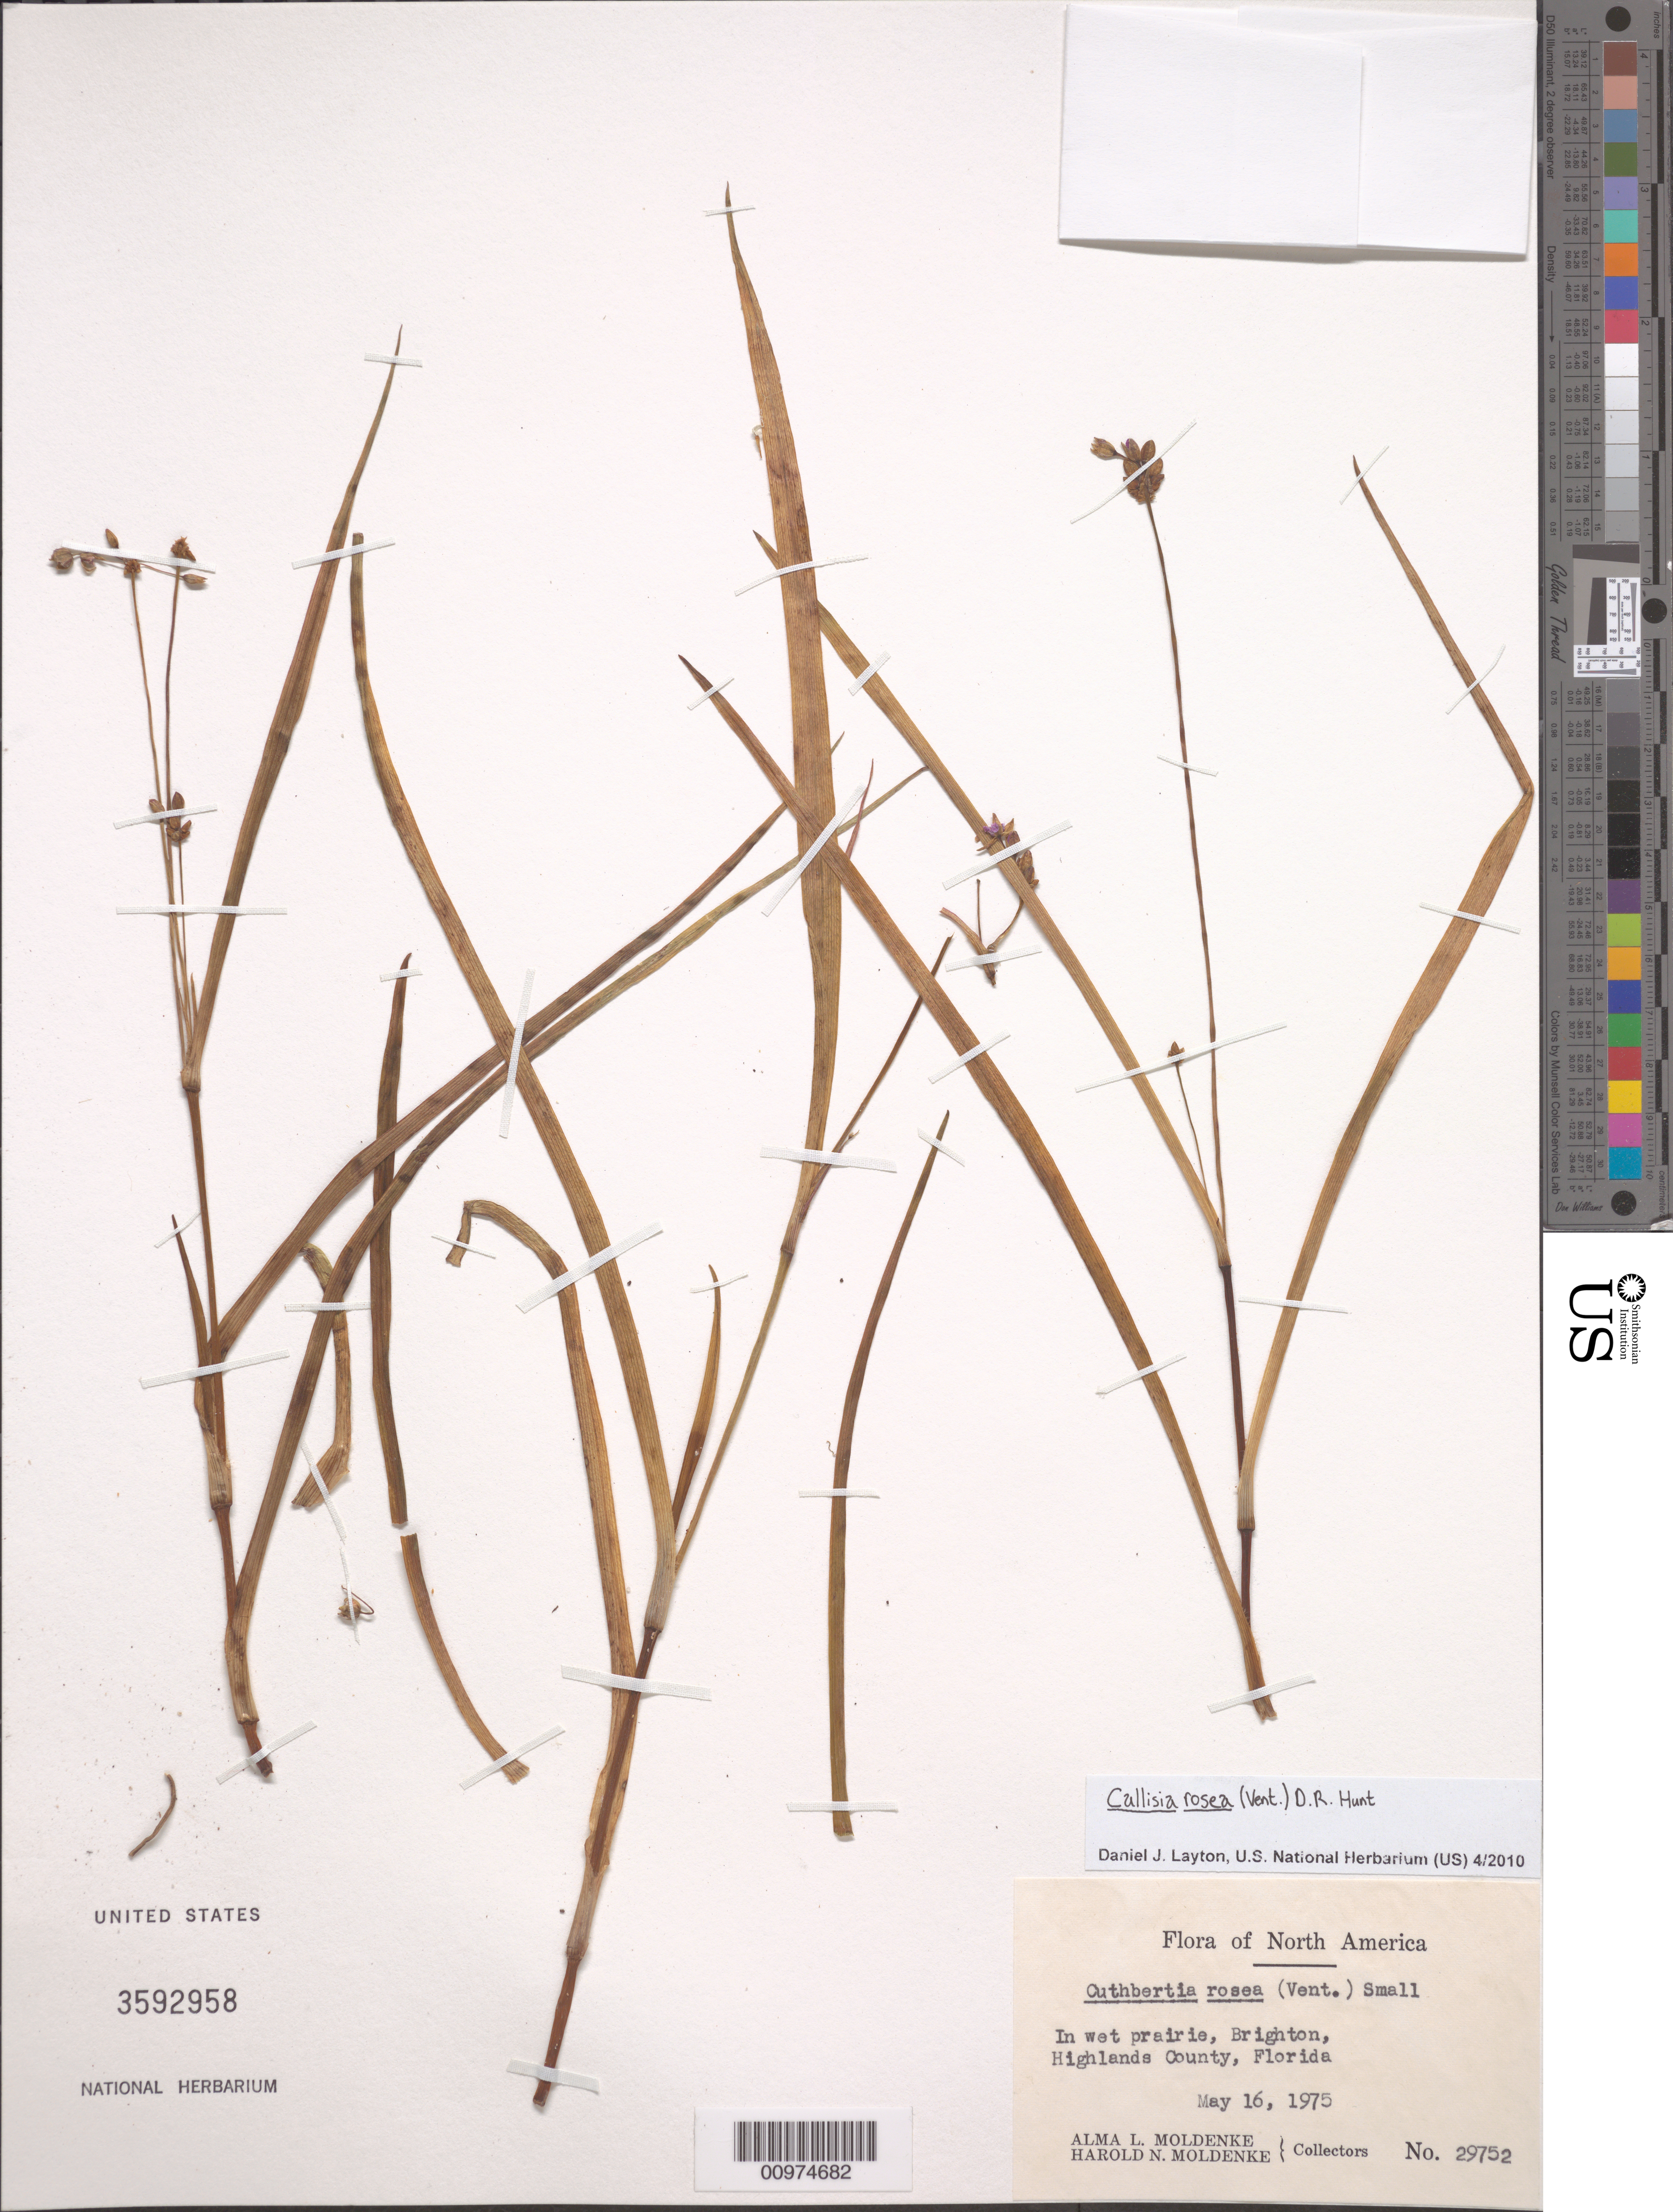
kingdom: Plantae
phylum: Tracheophyta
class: Liliopsida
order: Commelinales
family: Commelinaceae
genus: Cuthbertia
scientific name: Cuthbertia rosea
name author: (Vent.) Small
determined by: Strong, Mark T., (BOT), Smithsonian Institution - National Museum of Natural History (UNITED STATES)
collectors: A. L. Moldenke & H. N. Moldenke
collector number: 29752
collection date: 1975-05-16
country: United States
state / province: Florida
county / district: Highlands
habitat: In wet prairie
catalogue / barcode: US 3592958